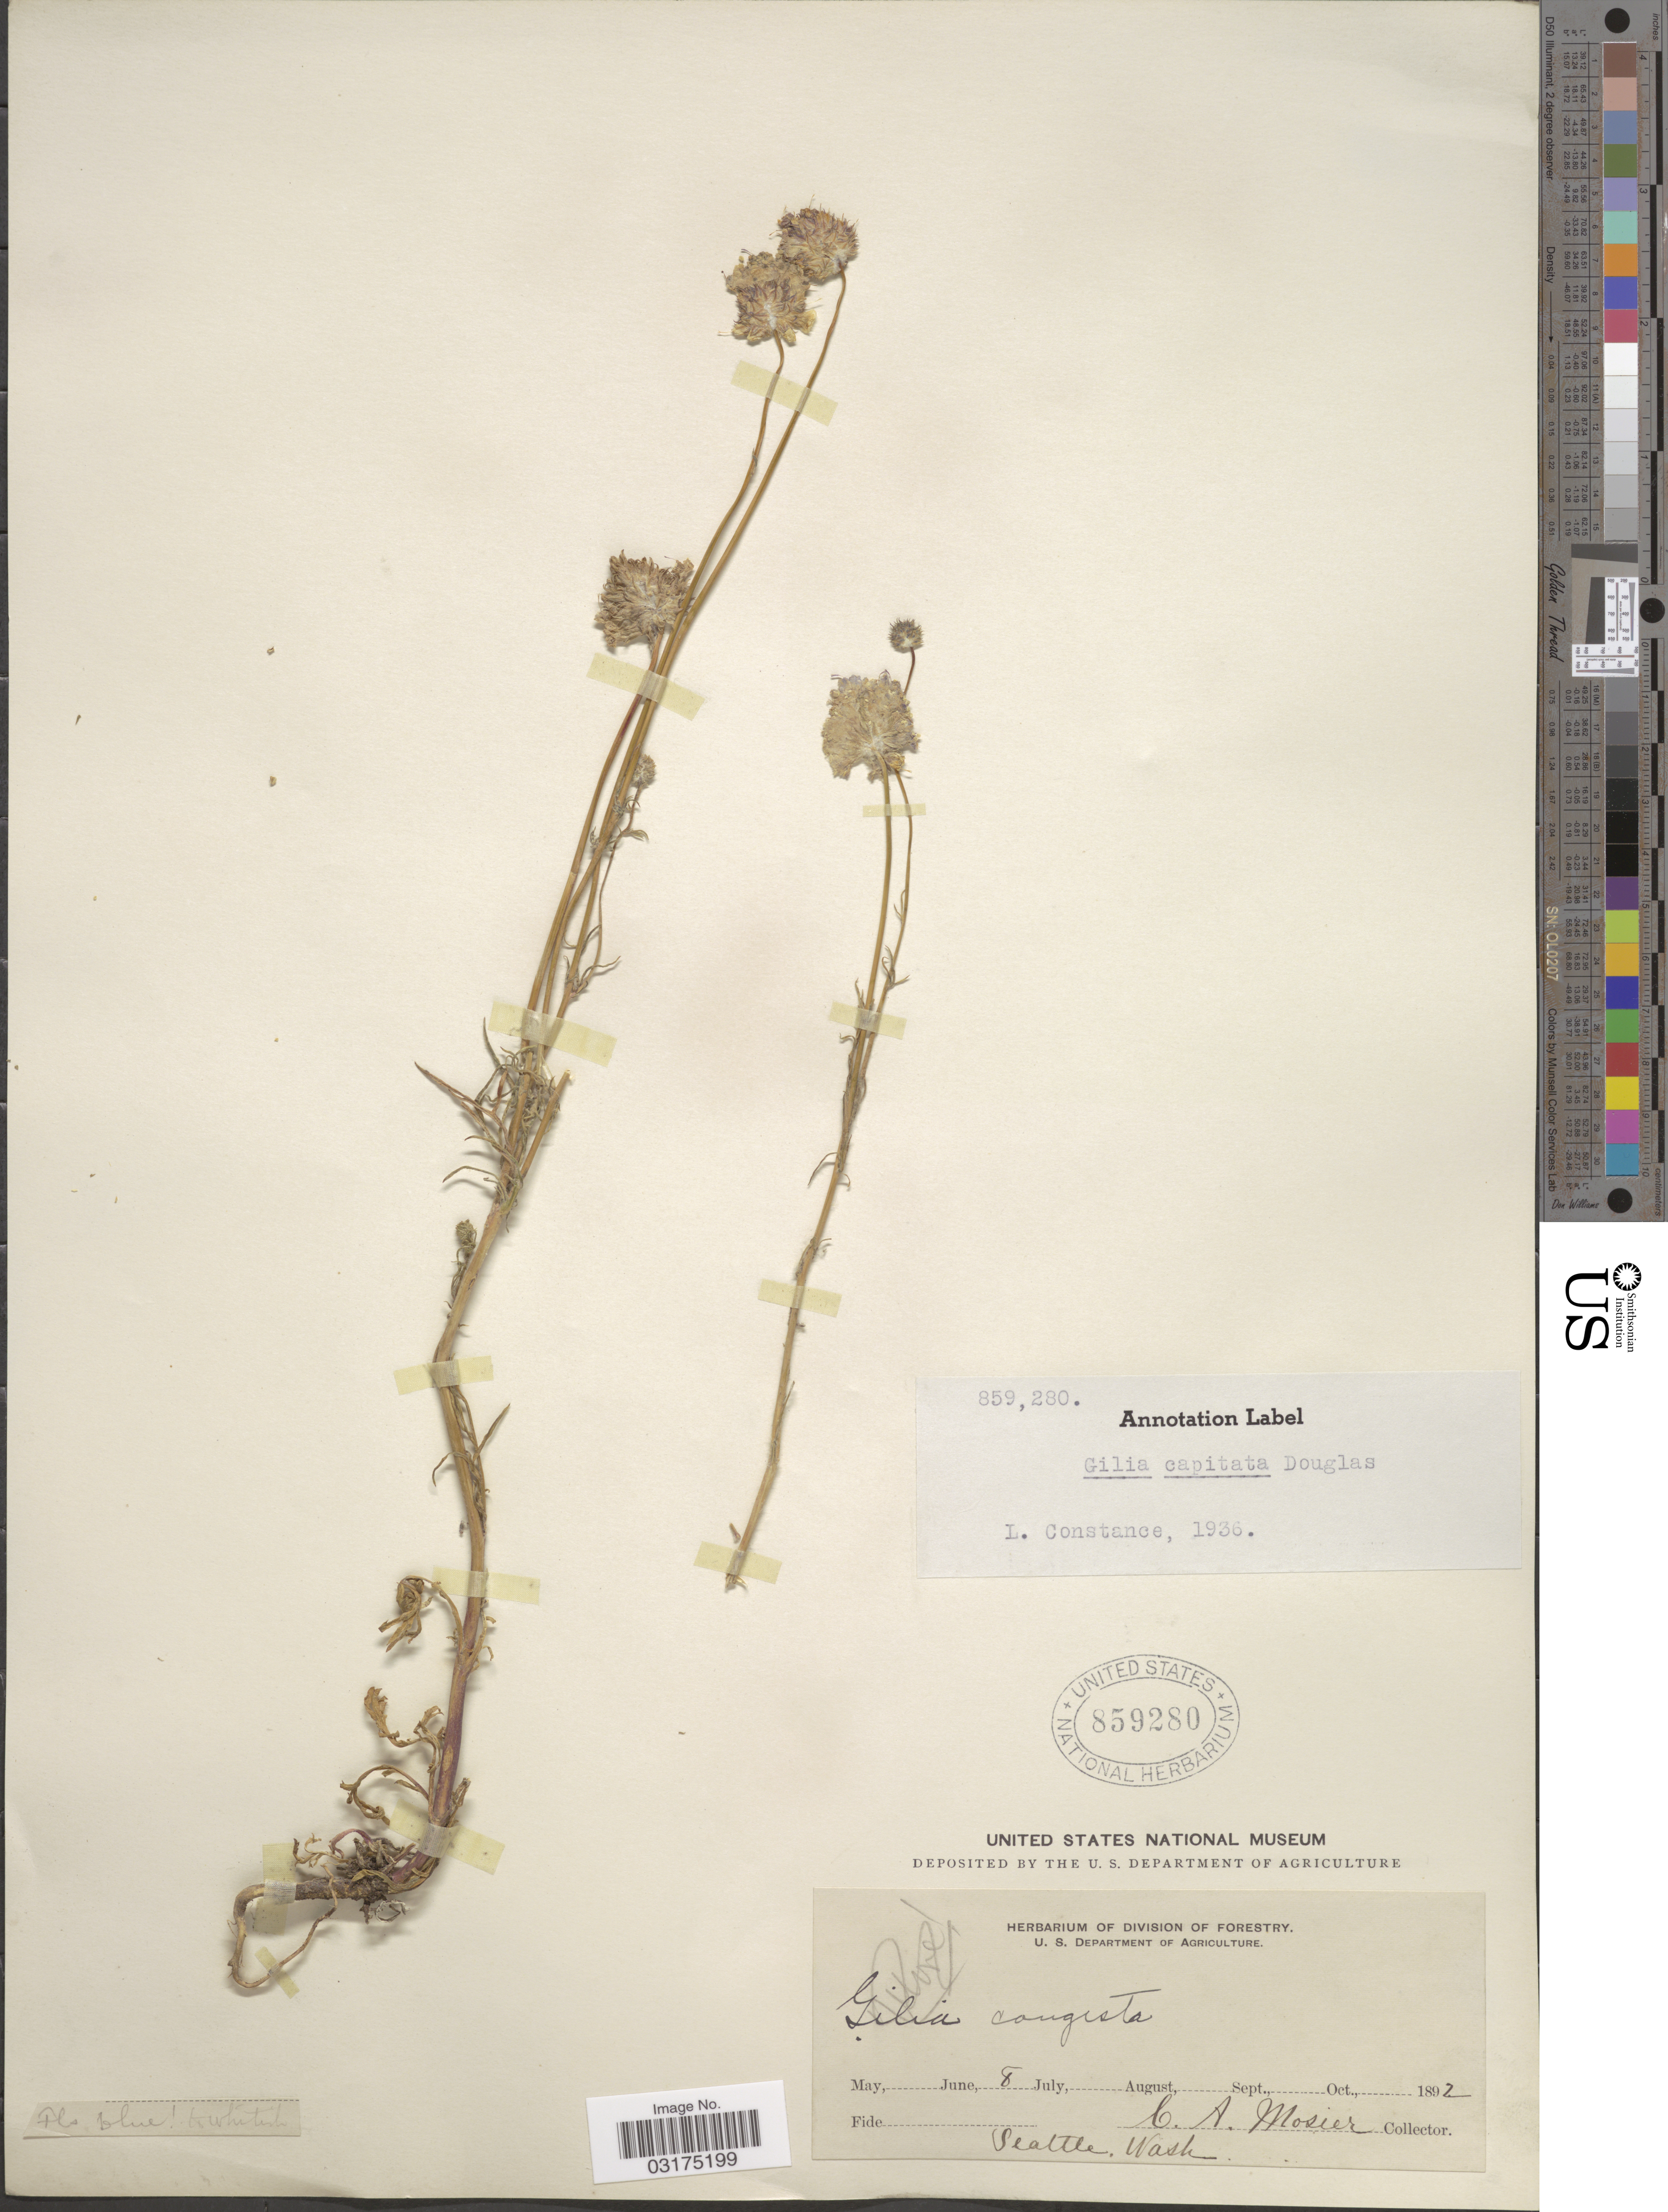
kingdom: Plantae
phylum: Tracheophyta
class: Magnoliopsida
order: Ericales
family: Polemoniaceae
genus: Gilia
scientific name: Gilia capitata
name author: Sims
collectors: C. A. Mosier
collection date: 1892-06-08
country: United States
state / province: Washington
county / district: King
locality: Seattle.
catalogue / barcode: US 859280